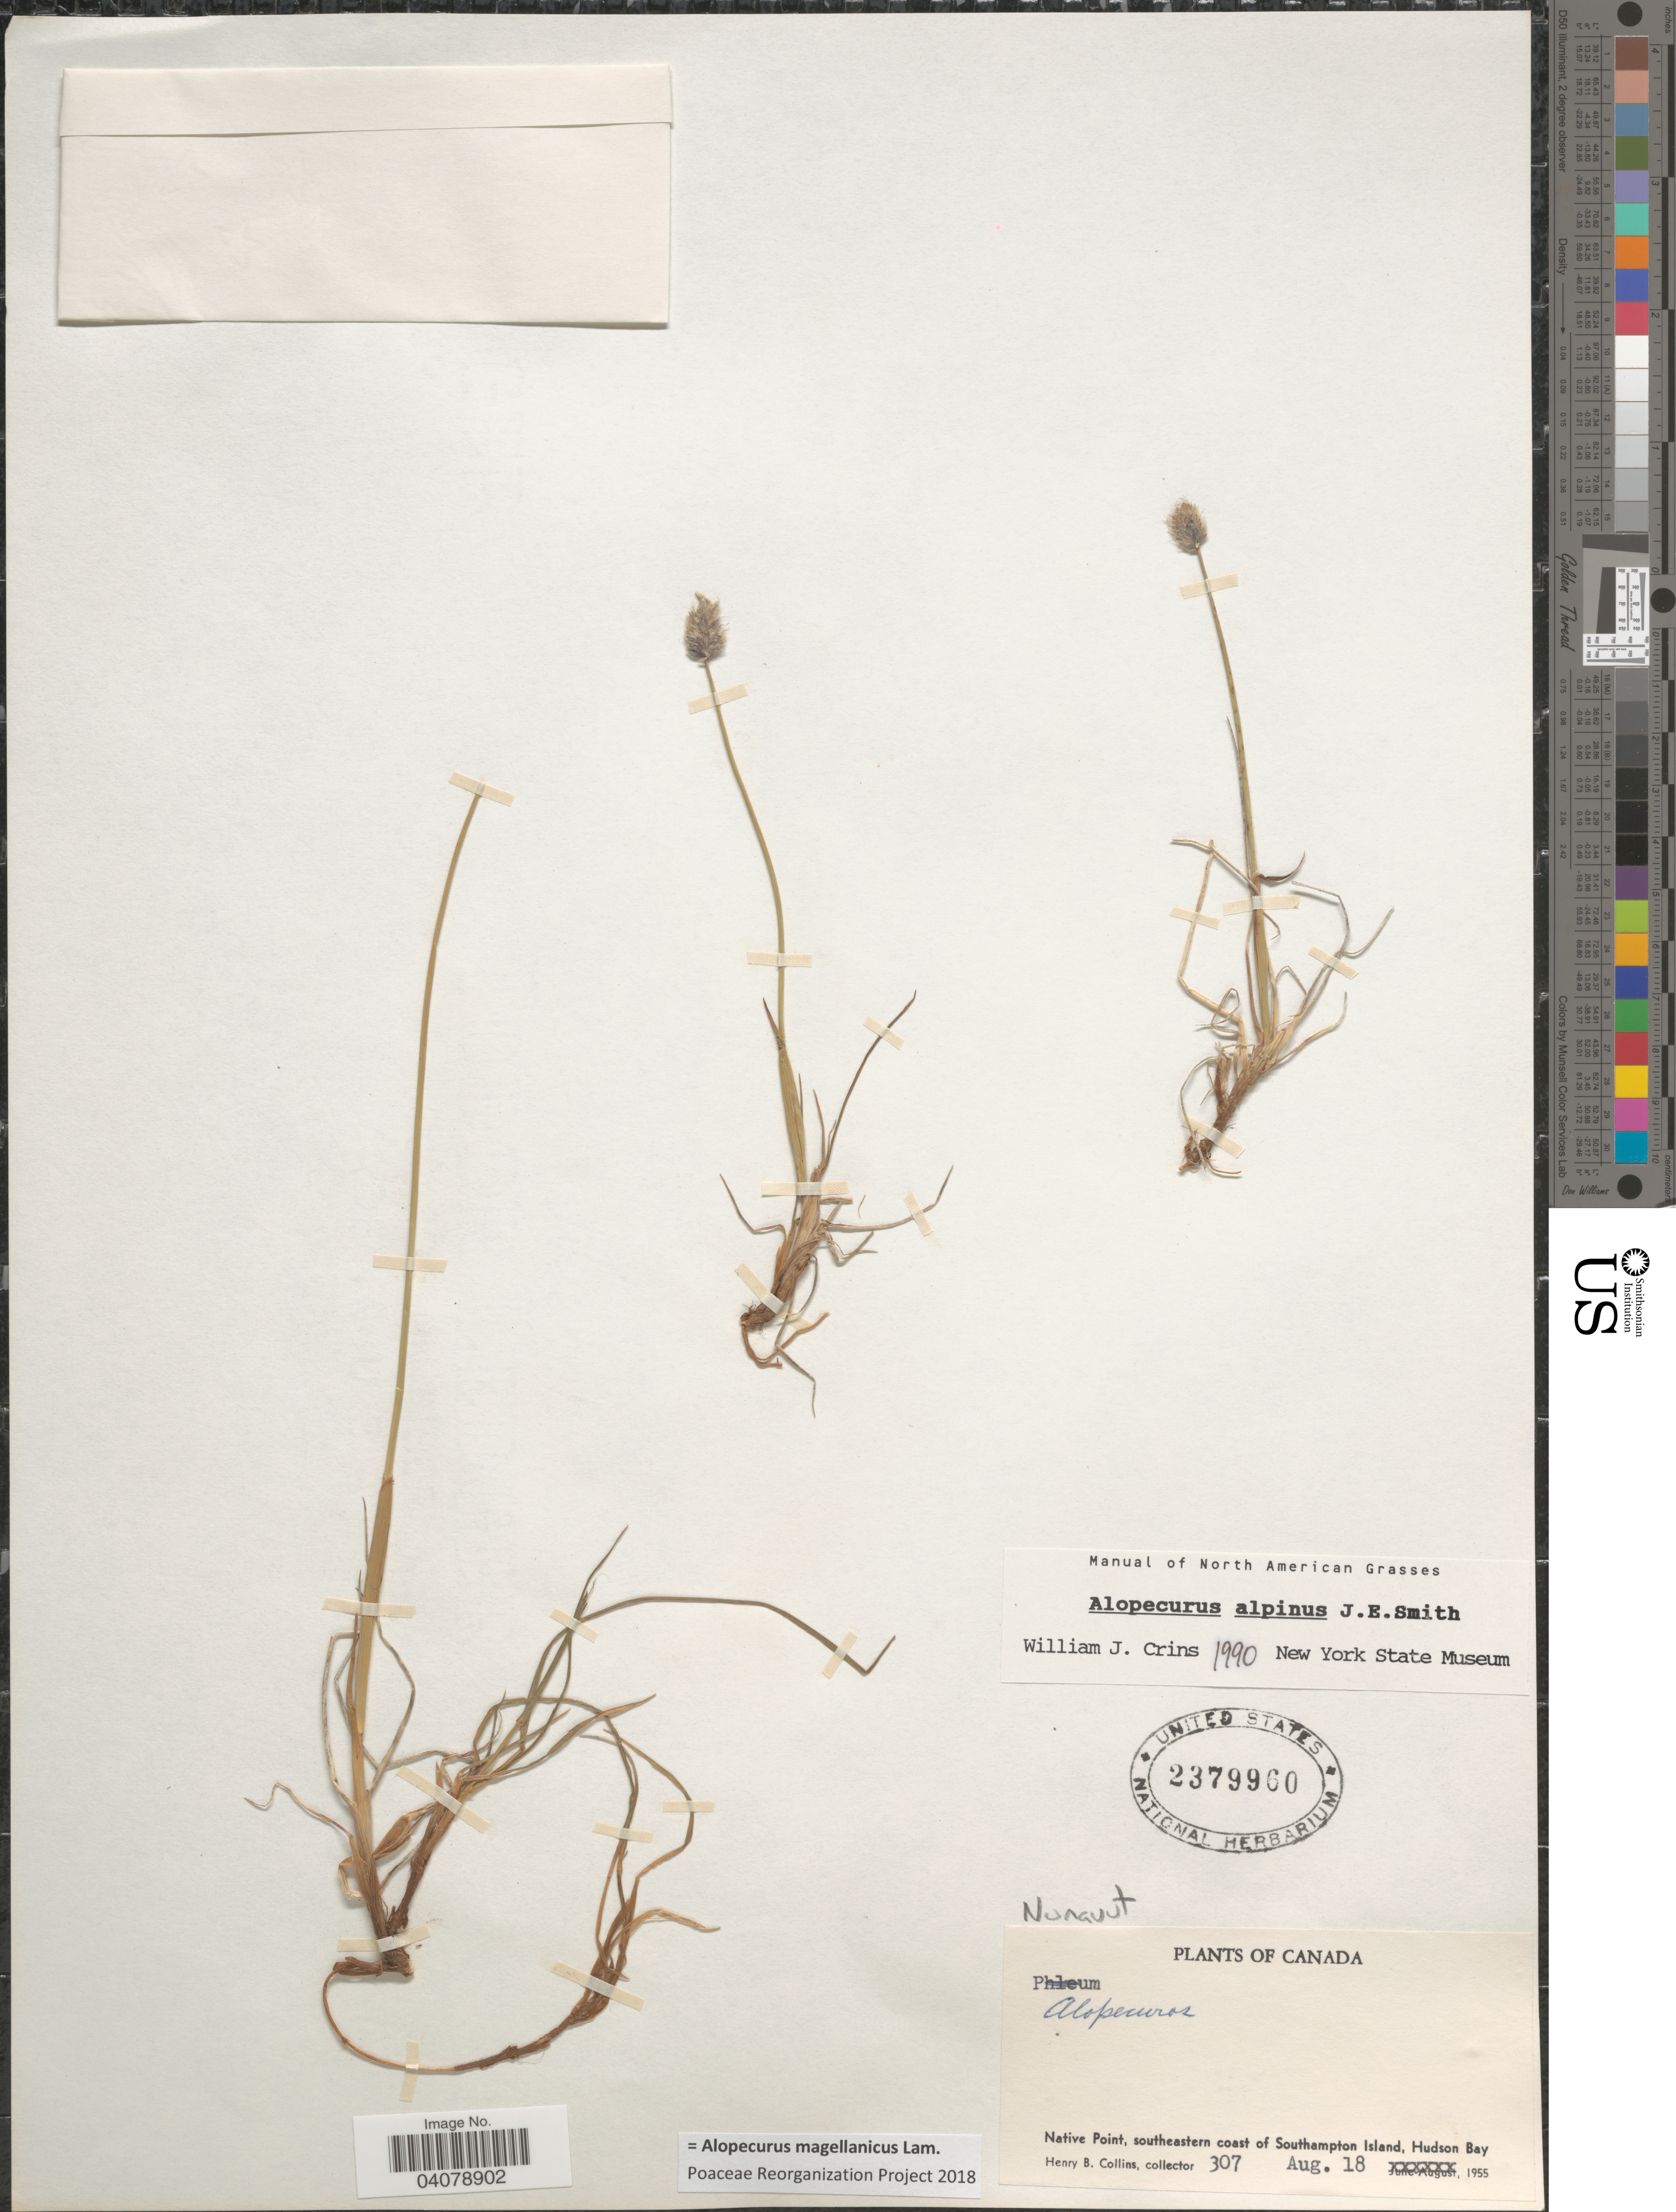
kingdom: Plantae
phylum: Tracheophyta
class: Liliopsida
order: Poales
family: Poaceae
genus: Alopecurus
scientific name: Alopecurus magellanicus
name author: Lam.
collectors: H. Collins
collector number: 307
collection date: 1955-08-18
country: Canada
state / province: Nunavut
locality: Native Point, southeastern coast of Southampton Island, Hudson Bay.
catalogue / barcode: US 2379960